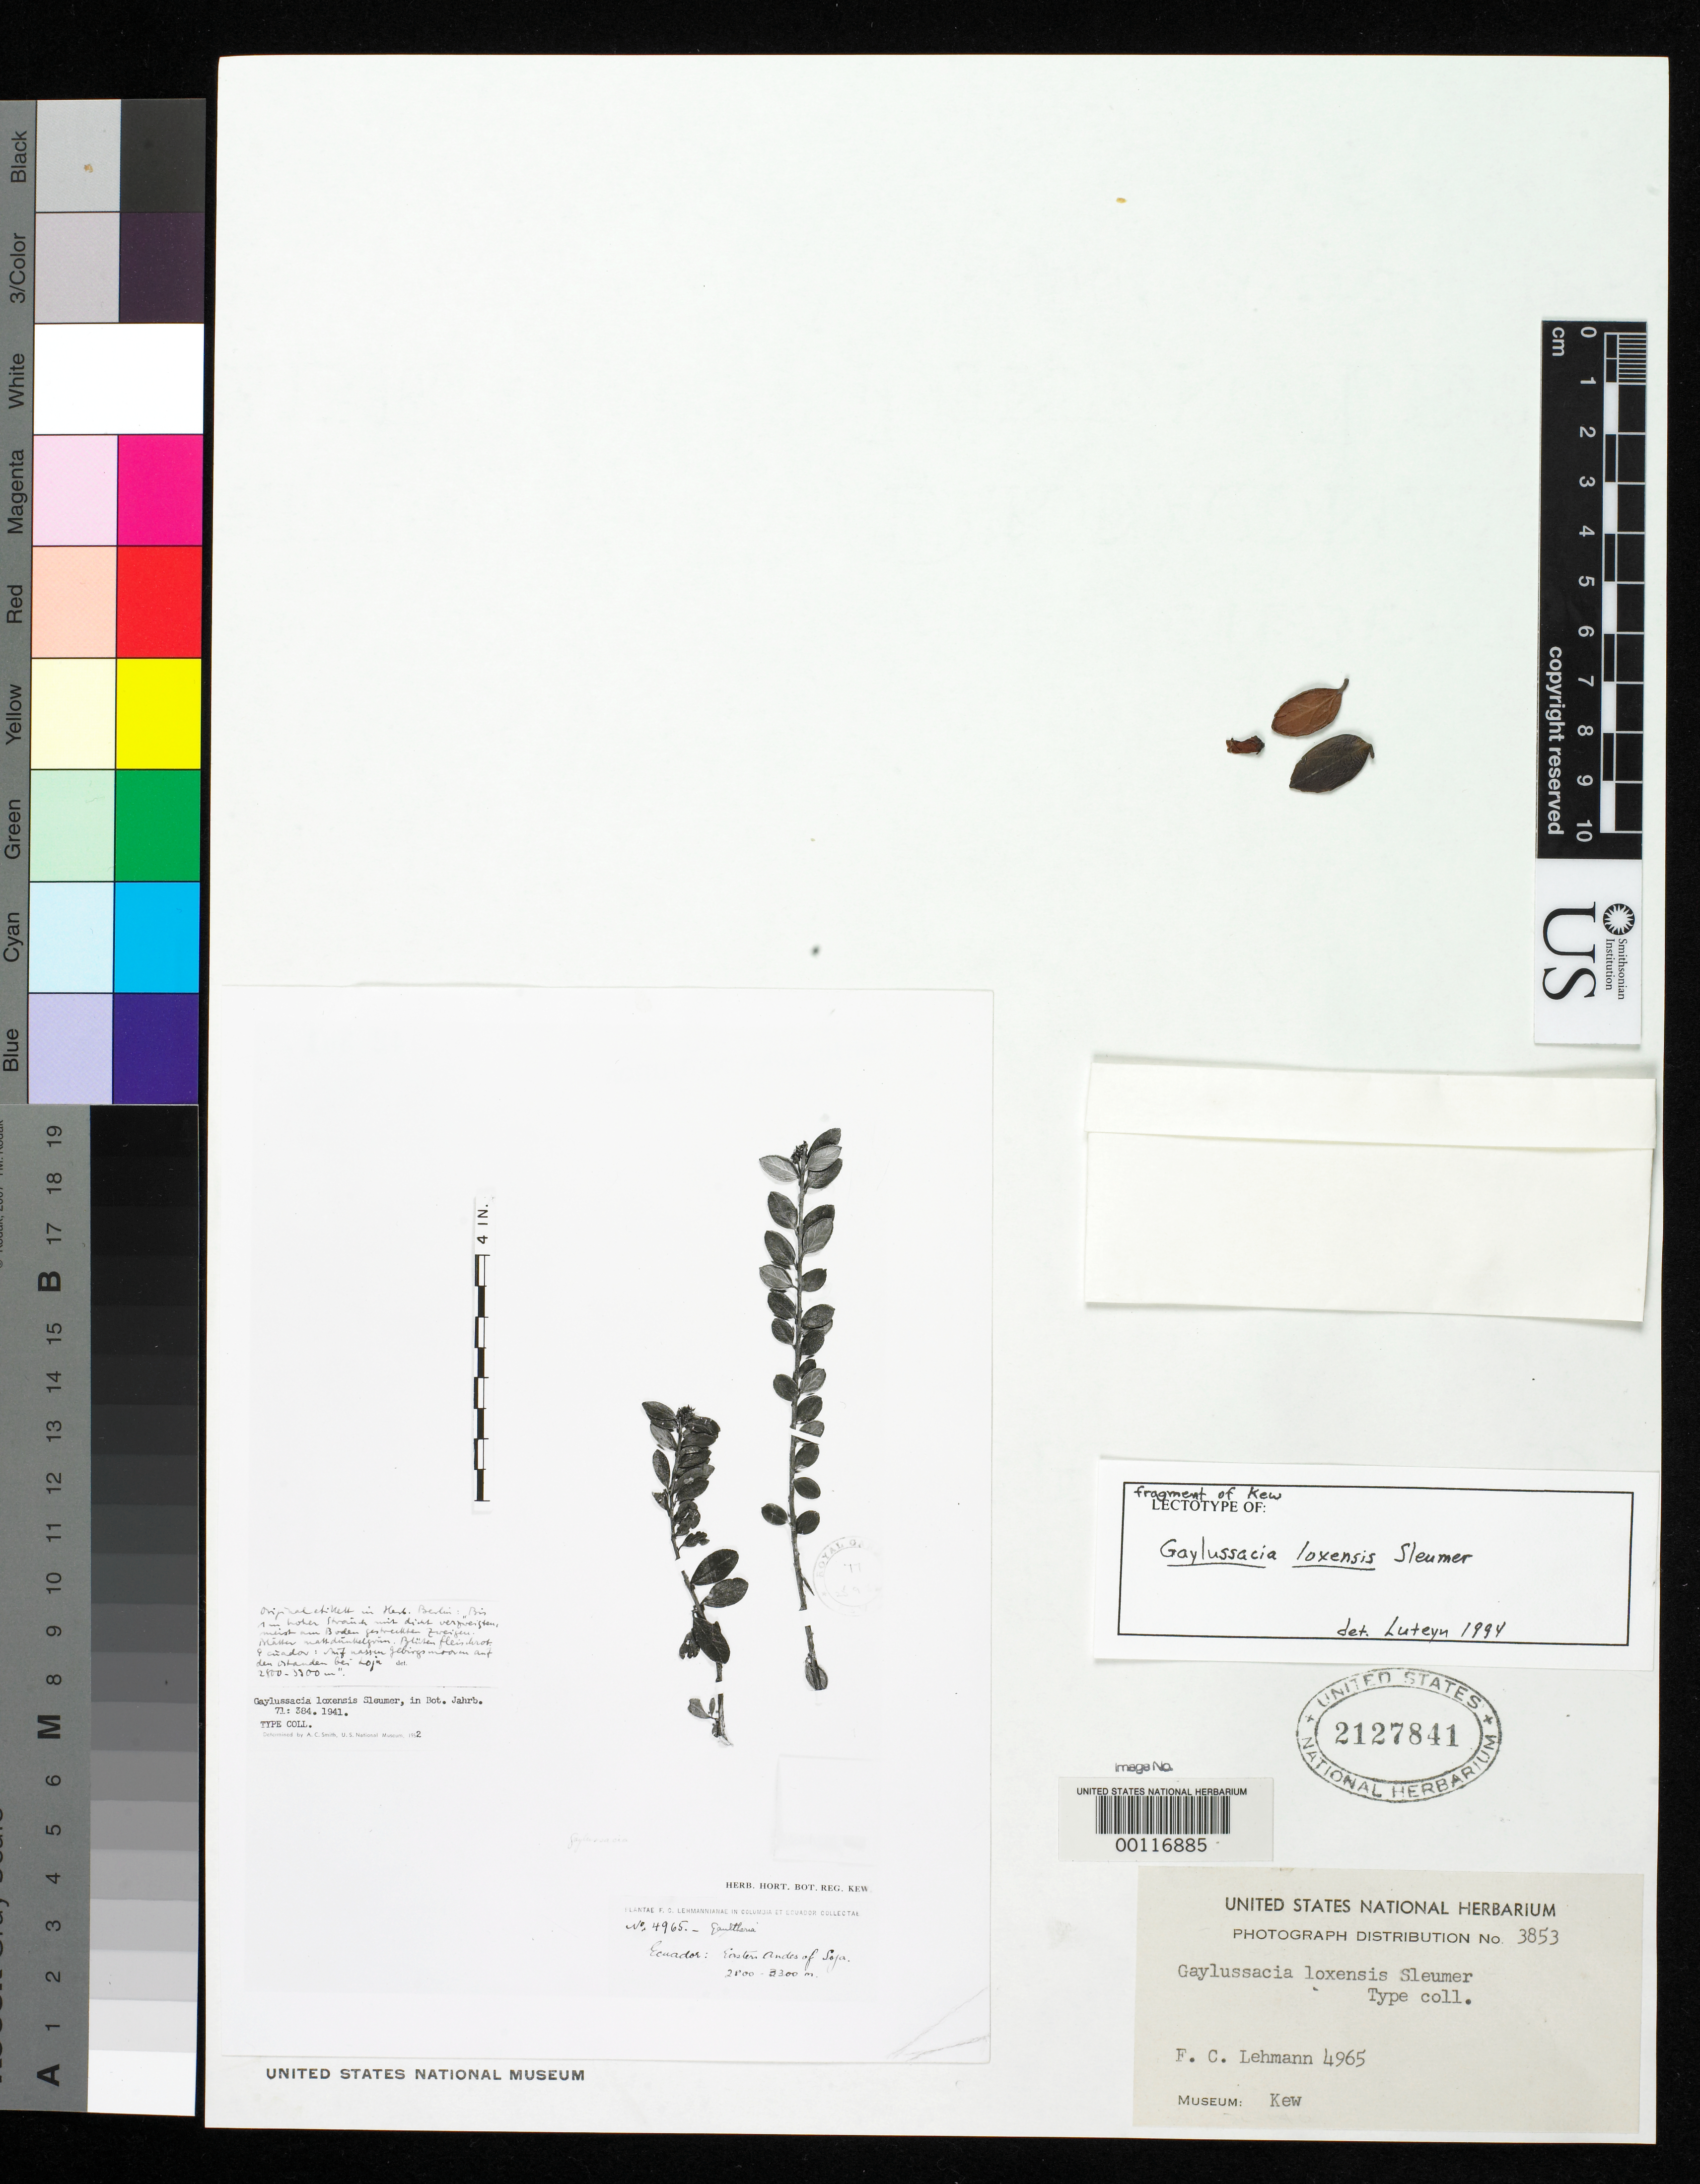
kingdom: Plantae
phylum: Tracheophyta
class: Magnoliopsida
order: Ericales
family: Ericaceae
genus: Gaylussacia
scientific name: Gaylussacia loxensis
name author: Sleumer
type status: Type Fragment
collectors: F. C. Lehmann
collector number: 4965 p.p.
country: Ecuador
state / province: Loja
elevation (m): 2800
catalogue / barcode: US 2127841